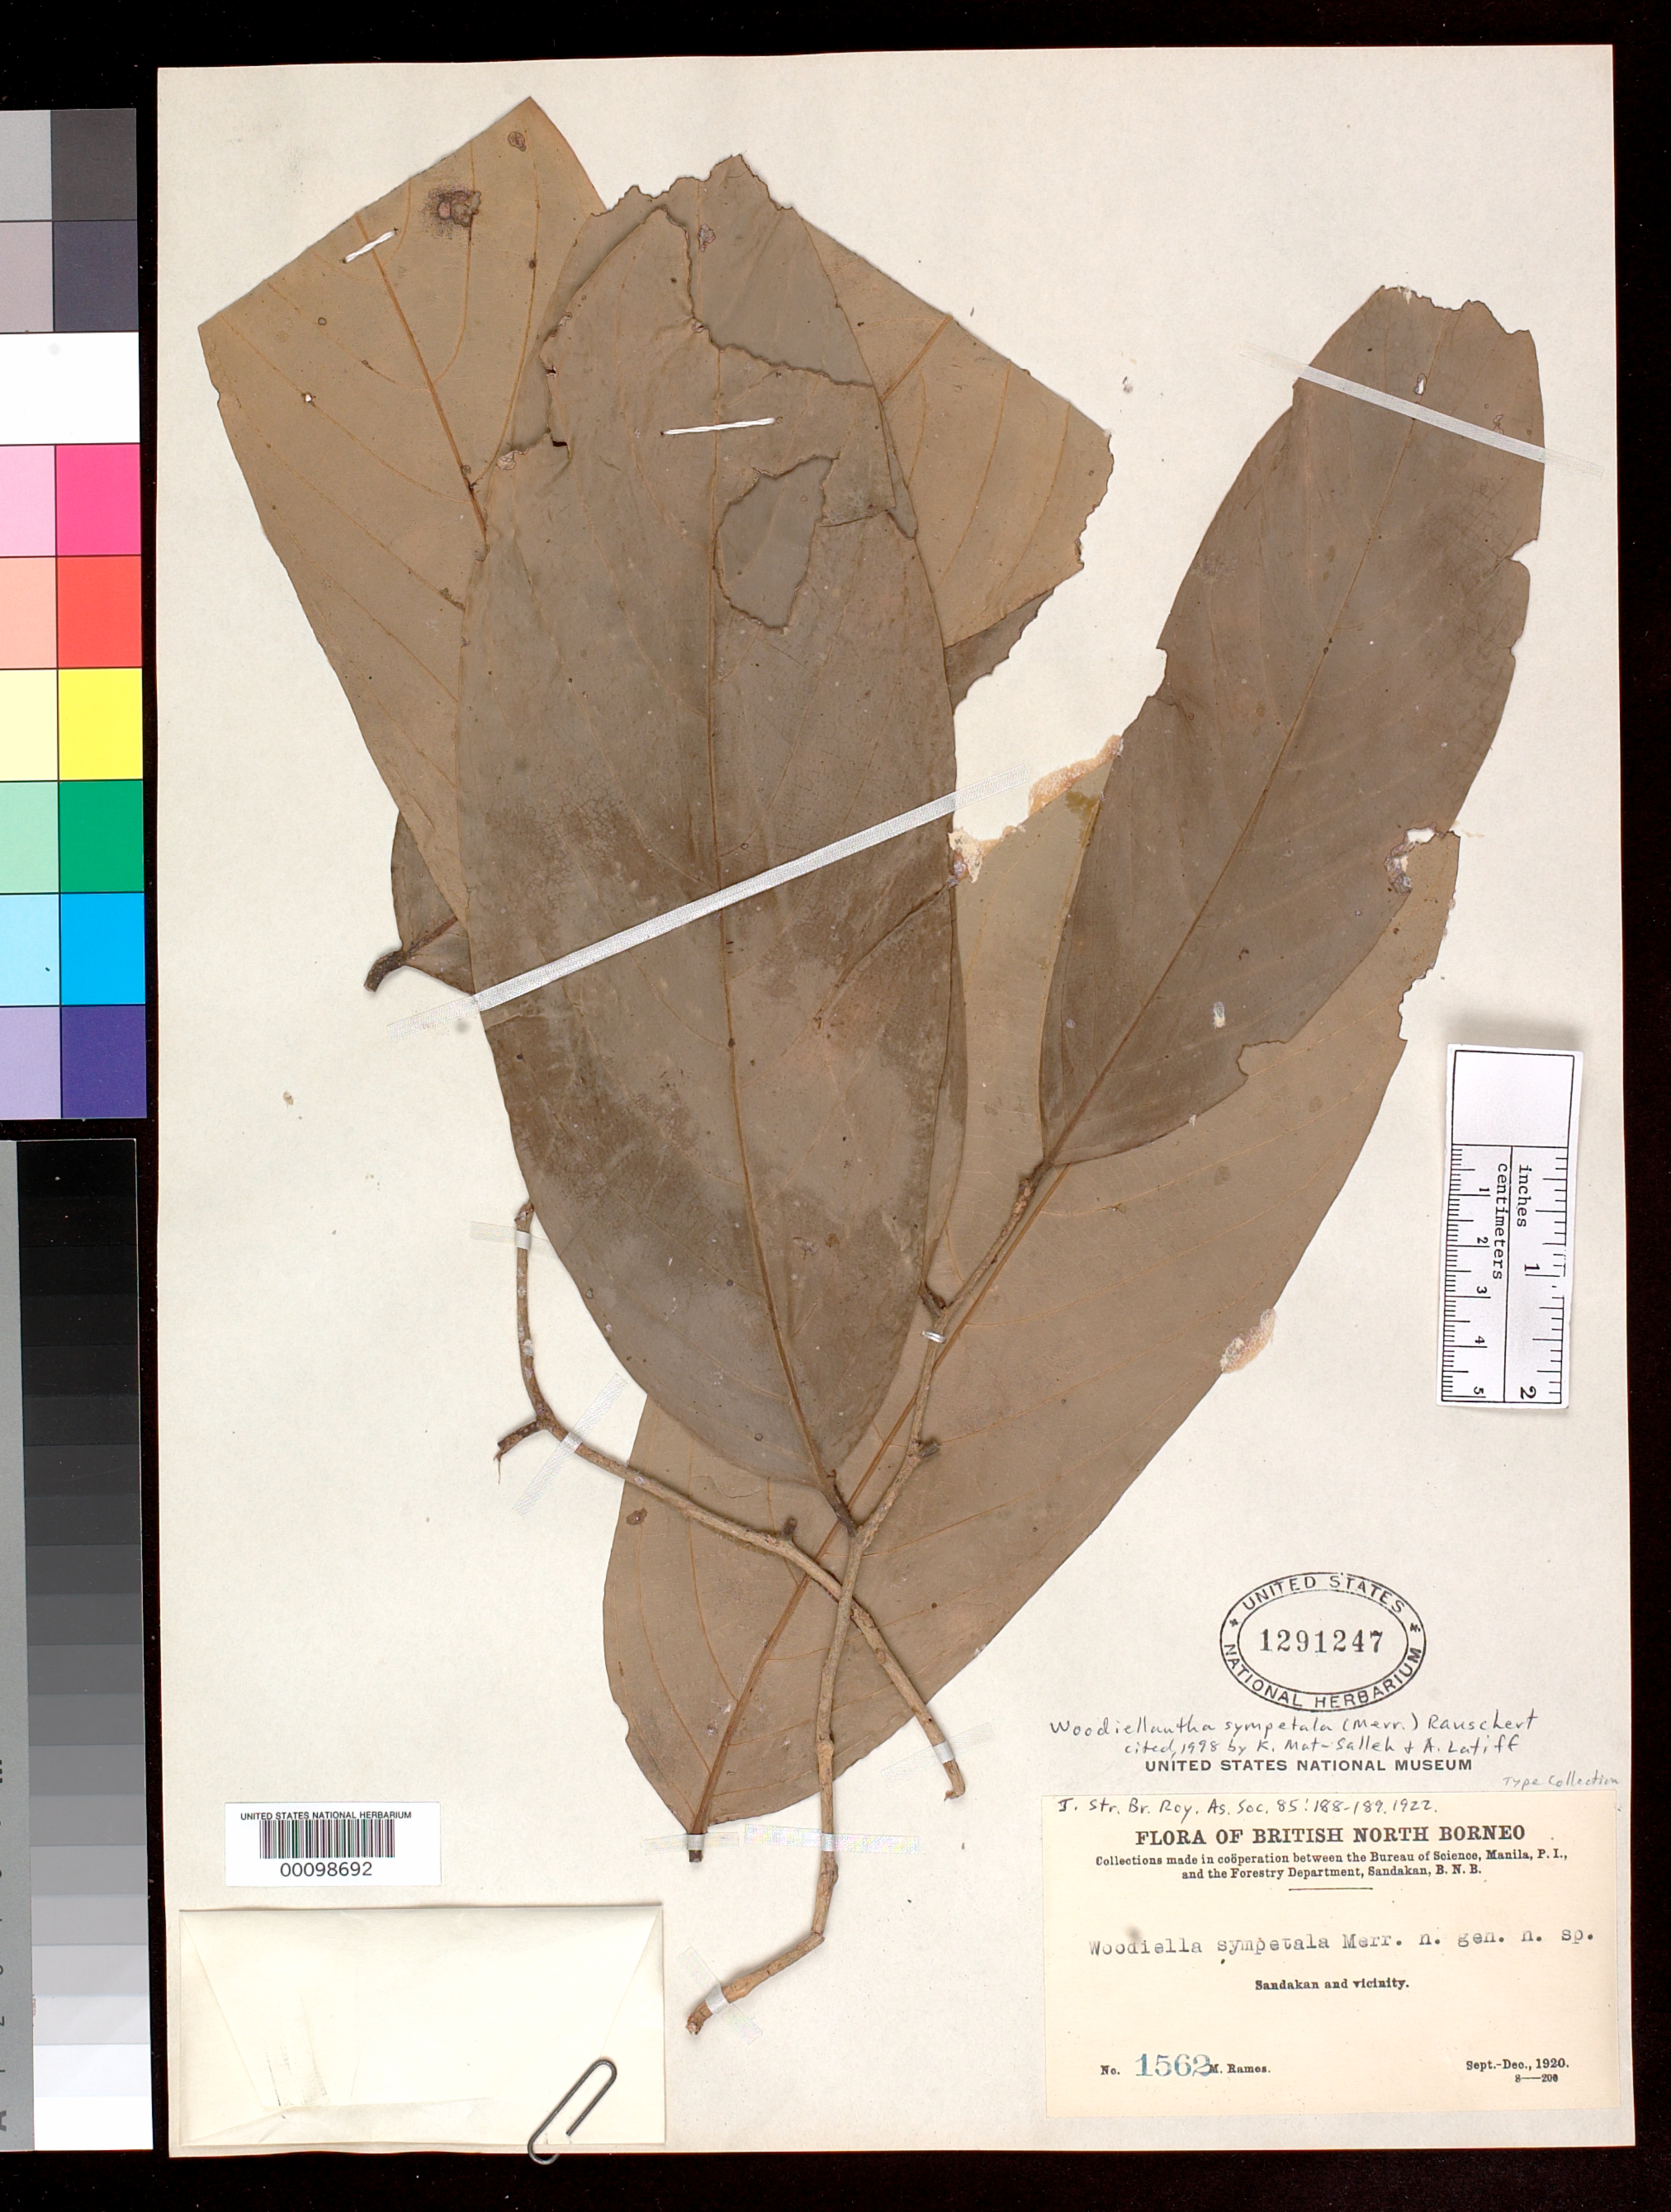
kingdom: Plantae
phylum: Tracheophyta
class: Magnoliopsida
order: Magnoliales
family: Annonaceae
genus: Woodiella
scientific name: Woodiella sympetala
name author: Merr.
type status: Isotype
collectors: M. Ramos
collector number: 1562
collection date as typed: Sep 1920 to -- Dec 1920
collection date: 1920-09/1920-12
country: Malaysia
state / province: Sabah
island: Borneo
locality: Sibuga and Kalabakan, near Sandakan.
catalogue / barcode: US 1291247